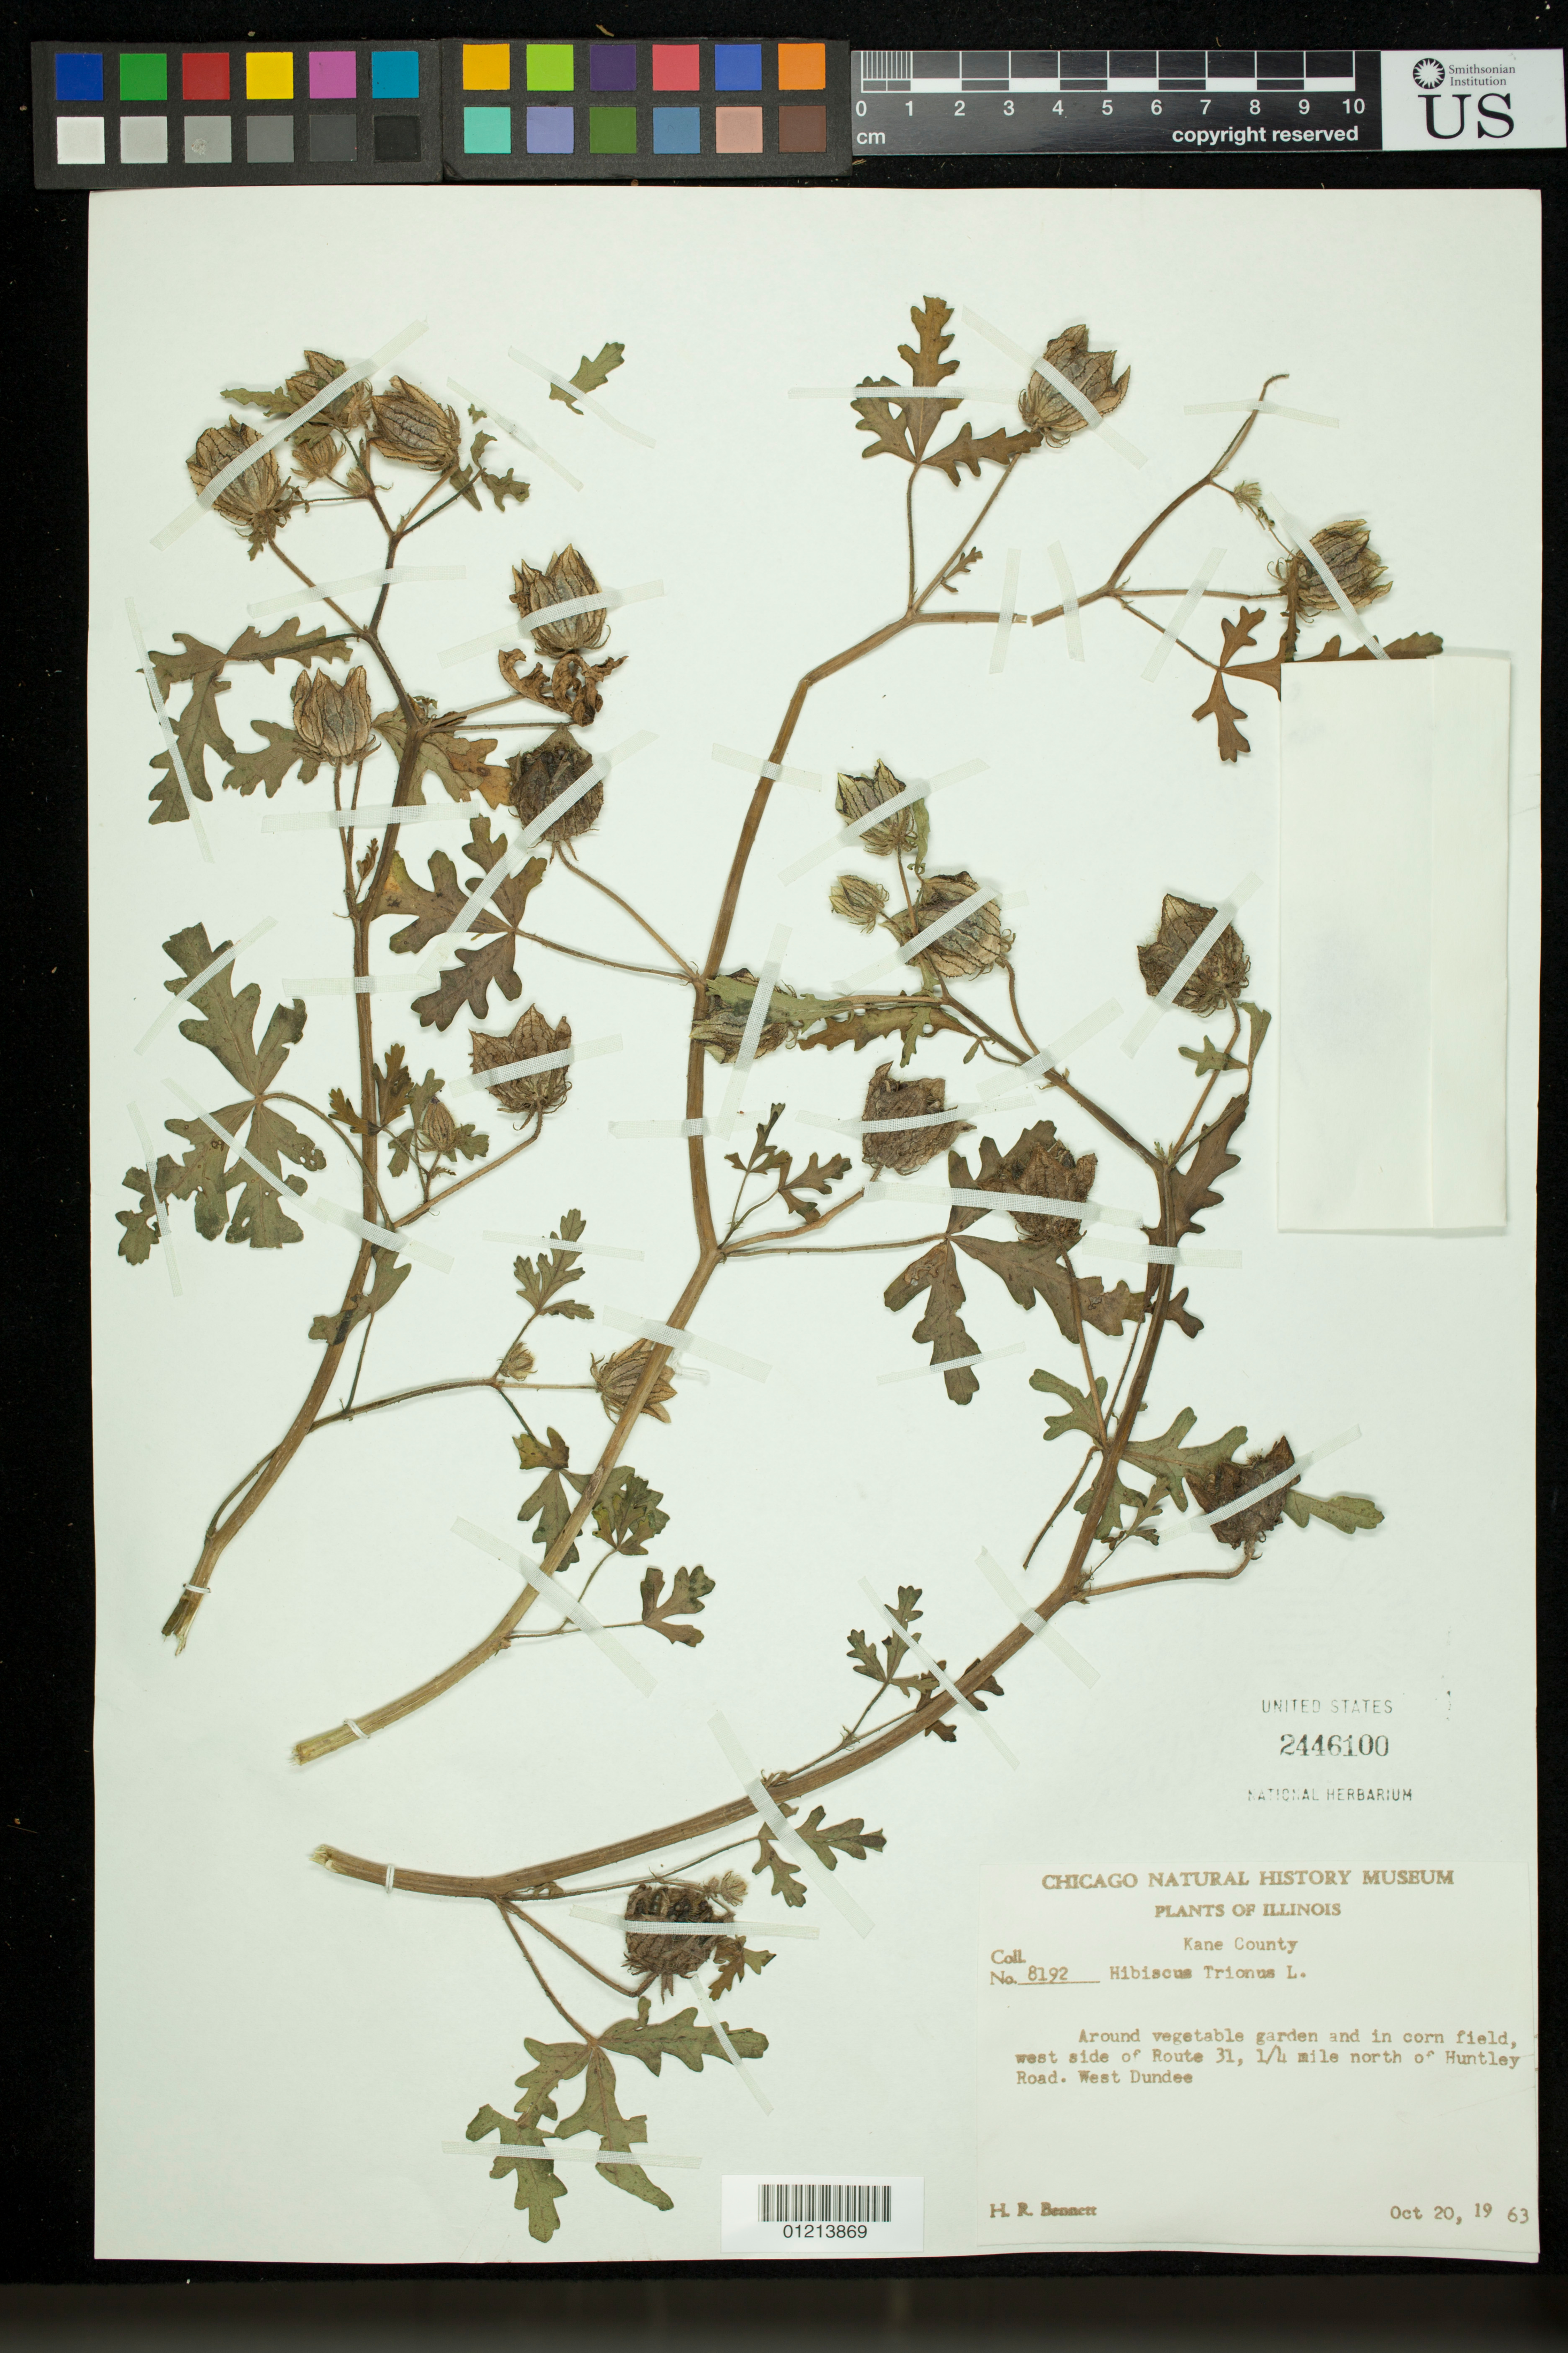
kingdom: Plantae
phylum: Tracheophyta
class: Magnoliopsida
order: Malvales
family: Malvaceae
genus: Hibiscus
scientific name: Hibiscus trionum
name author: L.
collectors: H. R. Bennett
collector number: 8192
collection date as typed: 20 Oct 1963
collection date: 1963-10-20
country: United States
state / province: Illinois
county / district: Kane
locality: Kane County: Around vegetable garden and in corn field, west side of Route 31, 1/4 mile north of Huntley Road. West Dundee.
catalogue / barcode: US 2446100